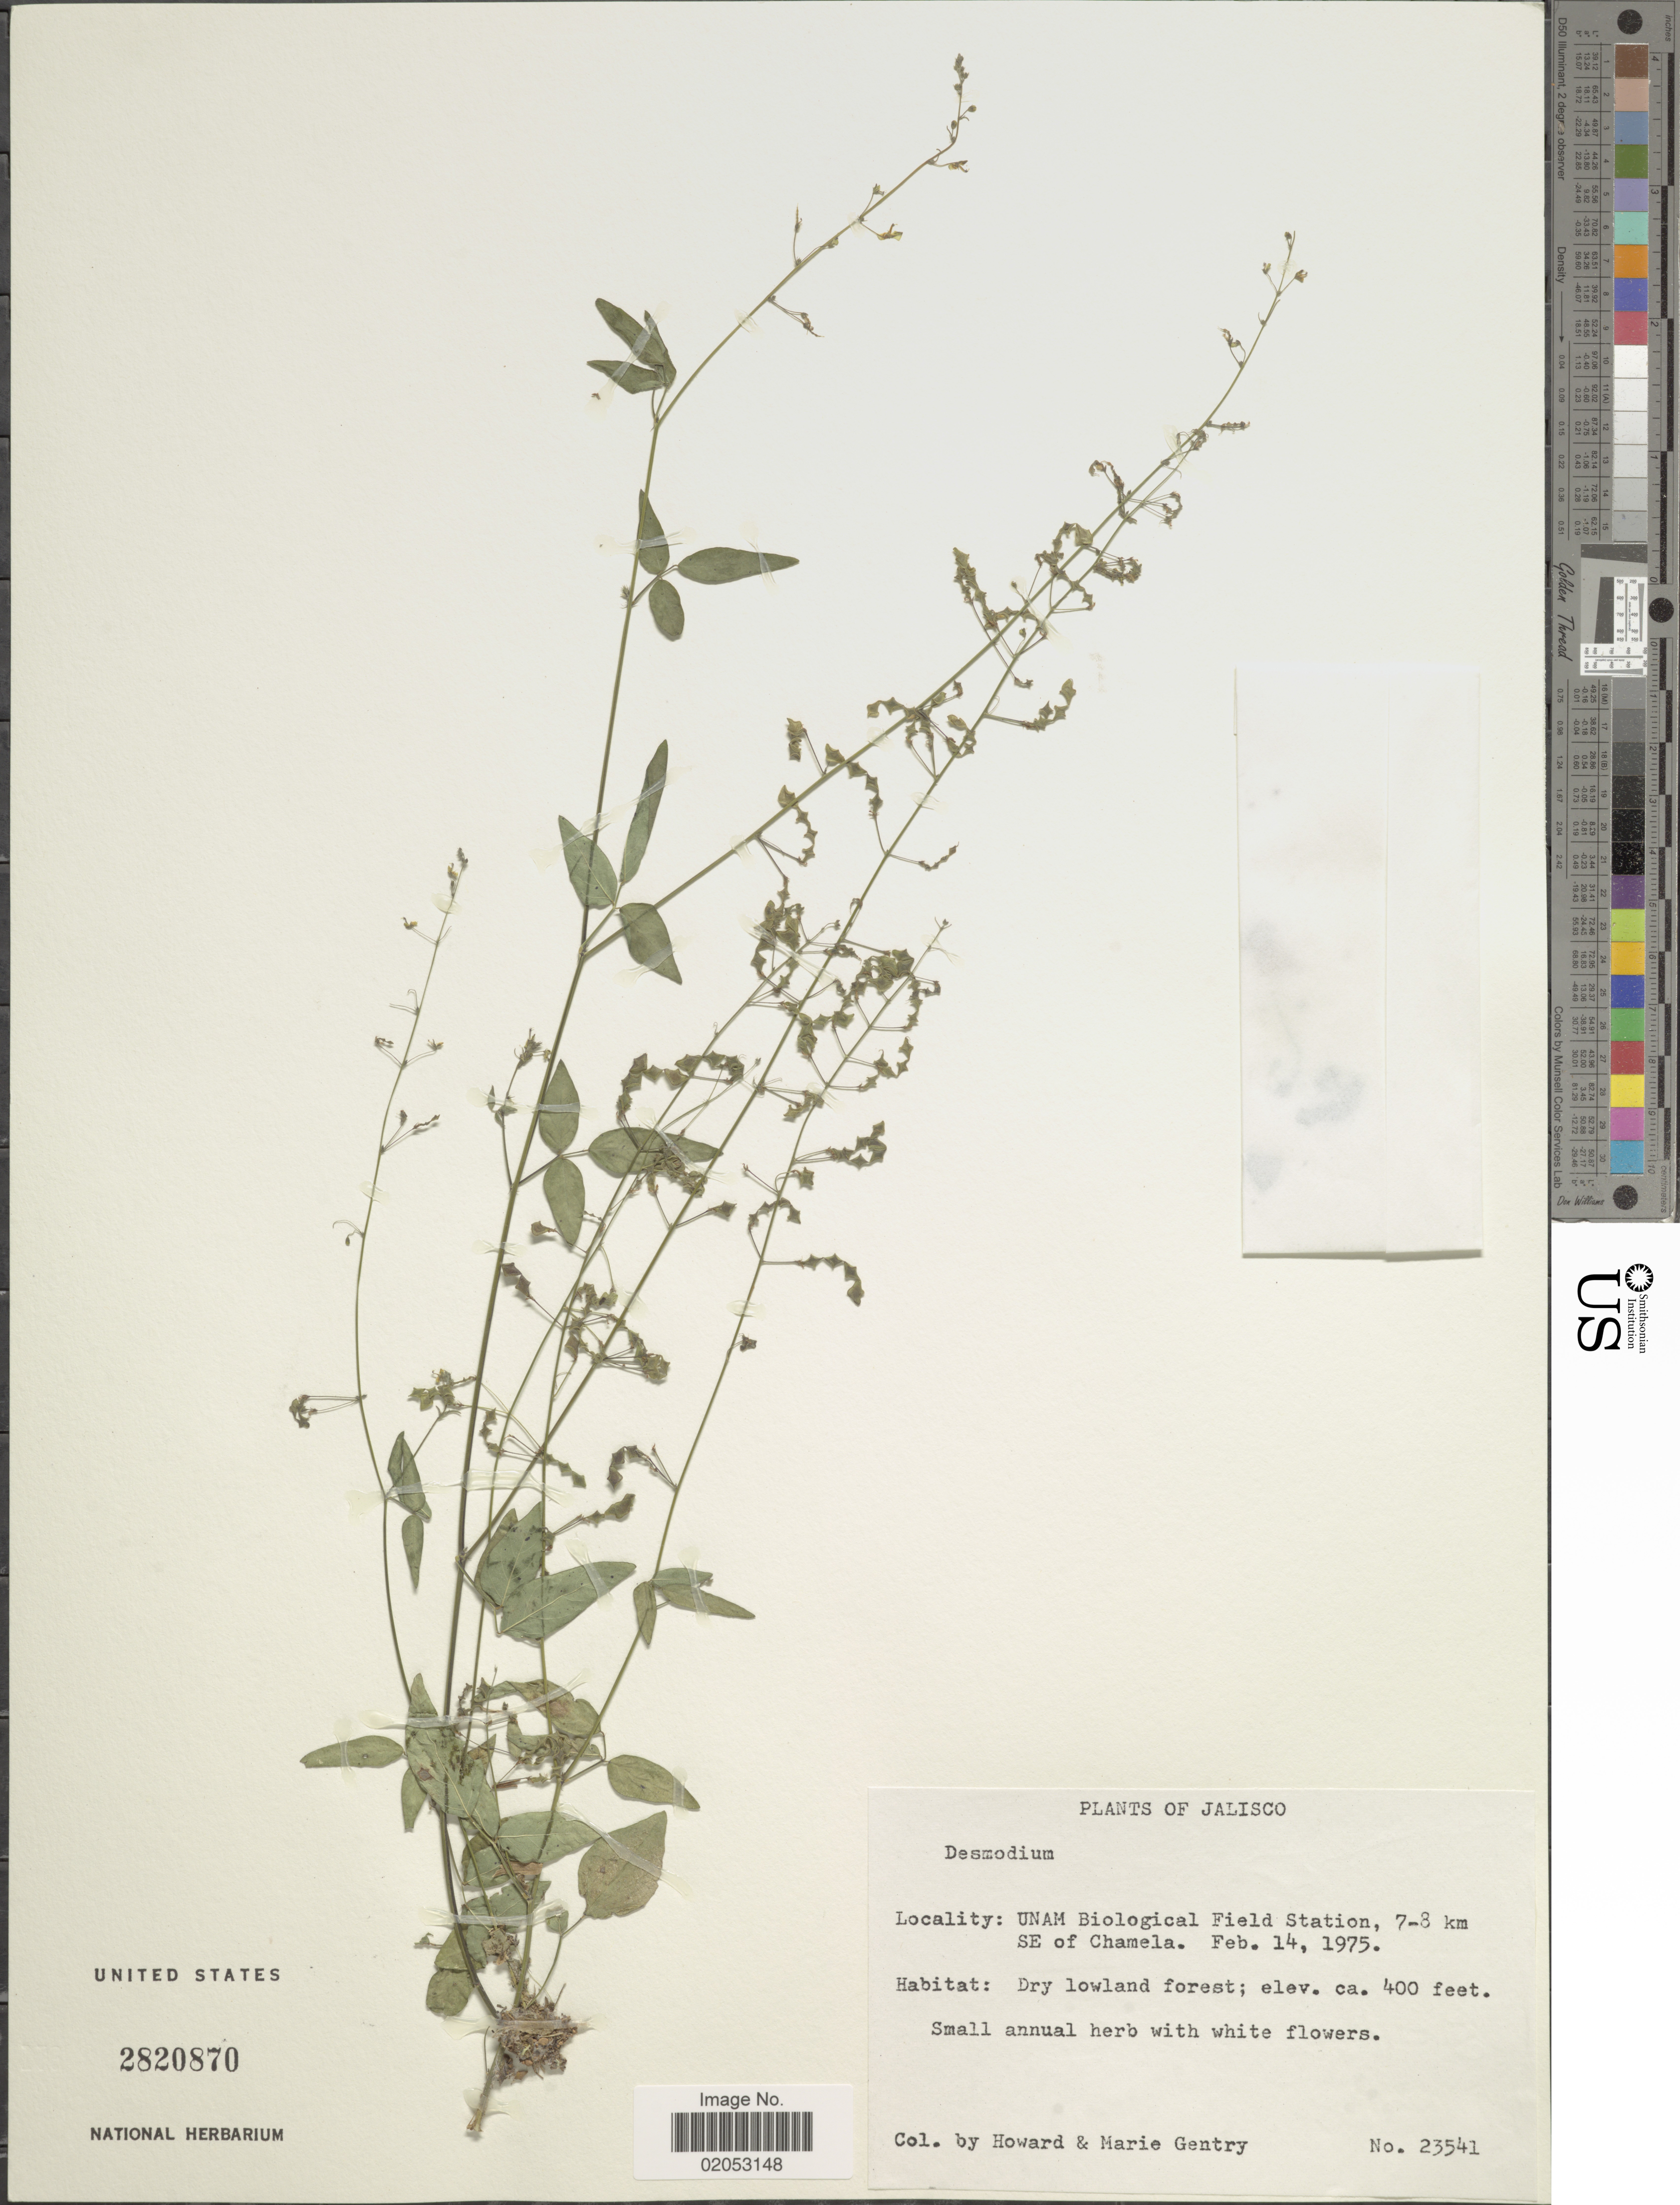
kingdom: Plantae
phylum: Tracheophyta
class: Magnoliopsida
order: Fabales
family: Fabaceae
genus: Desmodium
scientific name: Desmodium sp.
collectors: -. Howard & M. Gentry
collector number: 23541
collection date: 1975-02-14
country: Mexico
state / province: Jalisco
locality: UNAM Biological Field Station, 7-8 km SE of Chamela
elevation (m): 122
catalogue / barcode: US 2820870